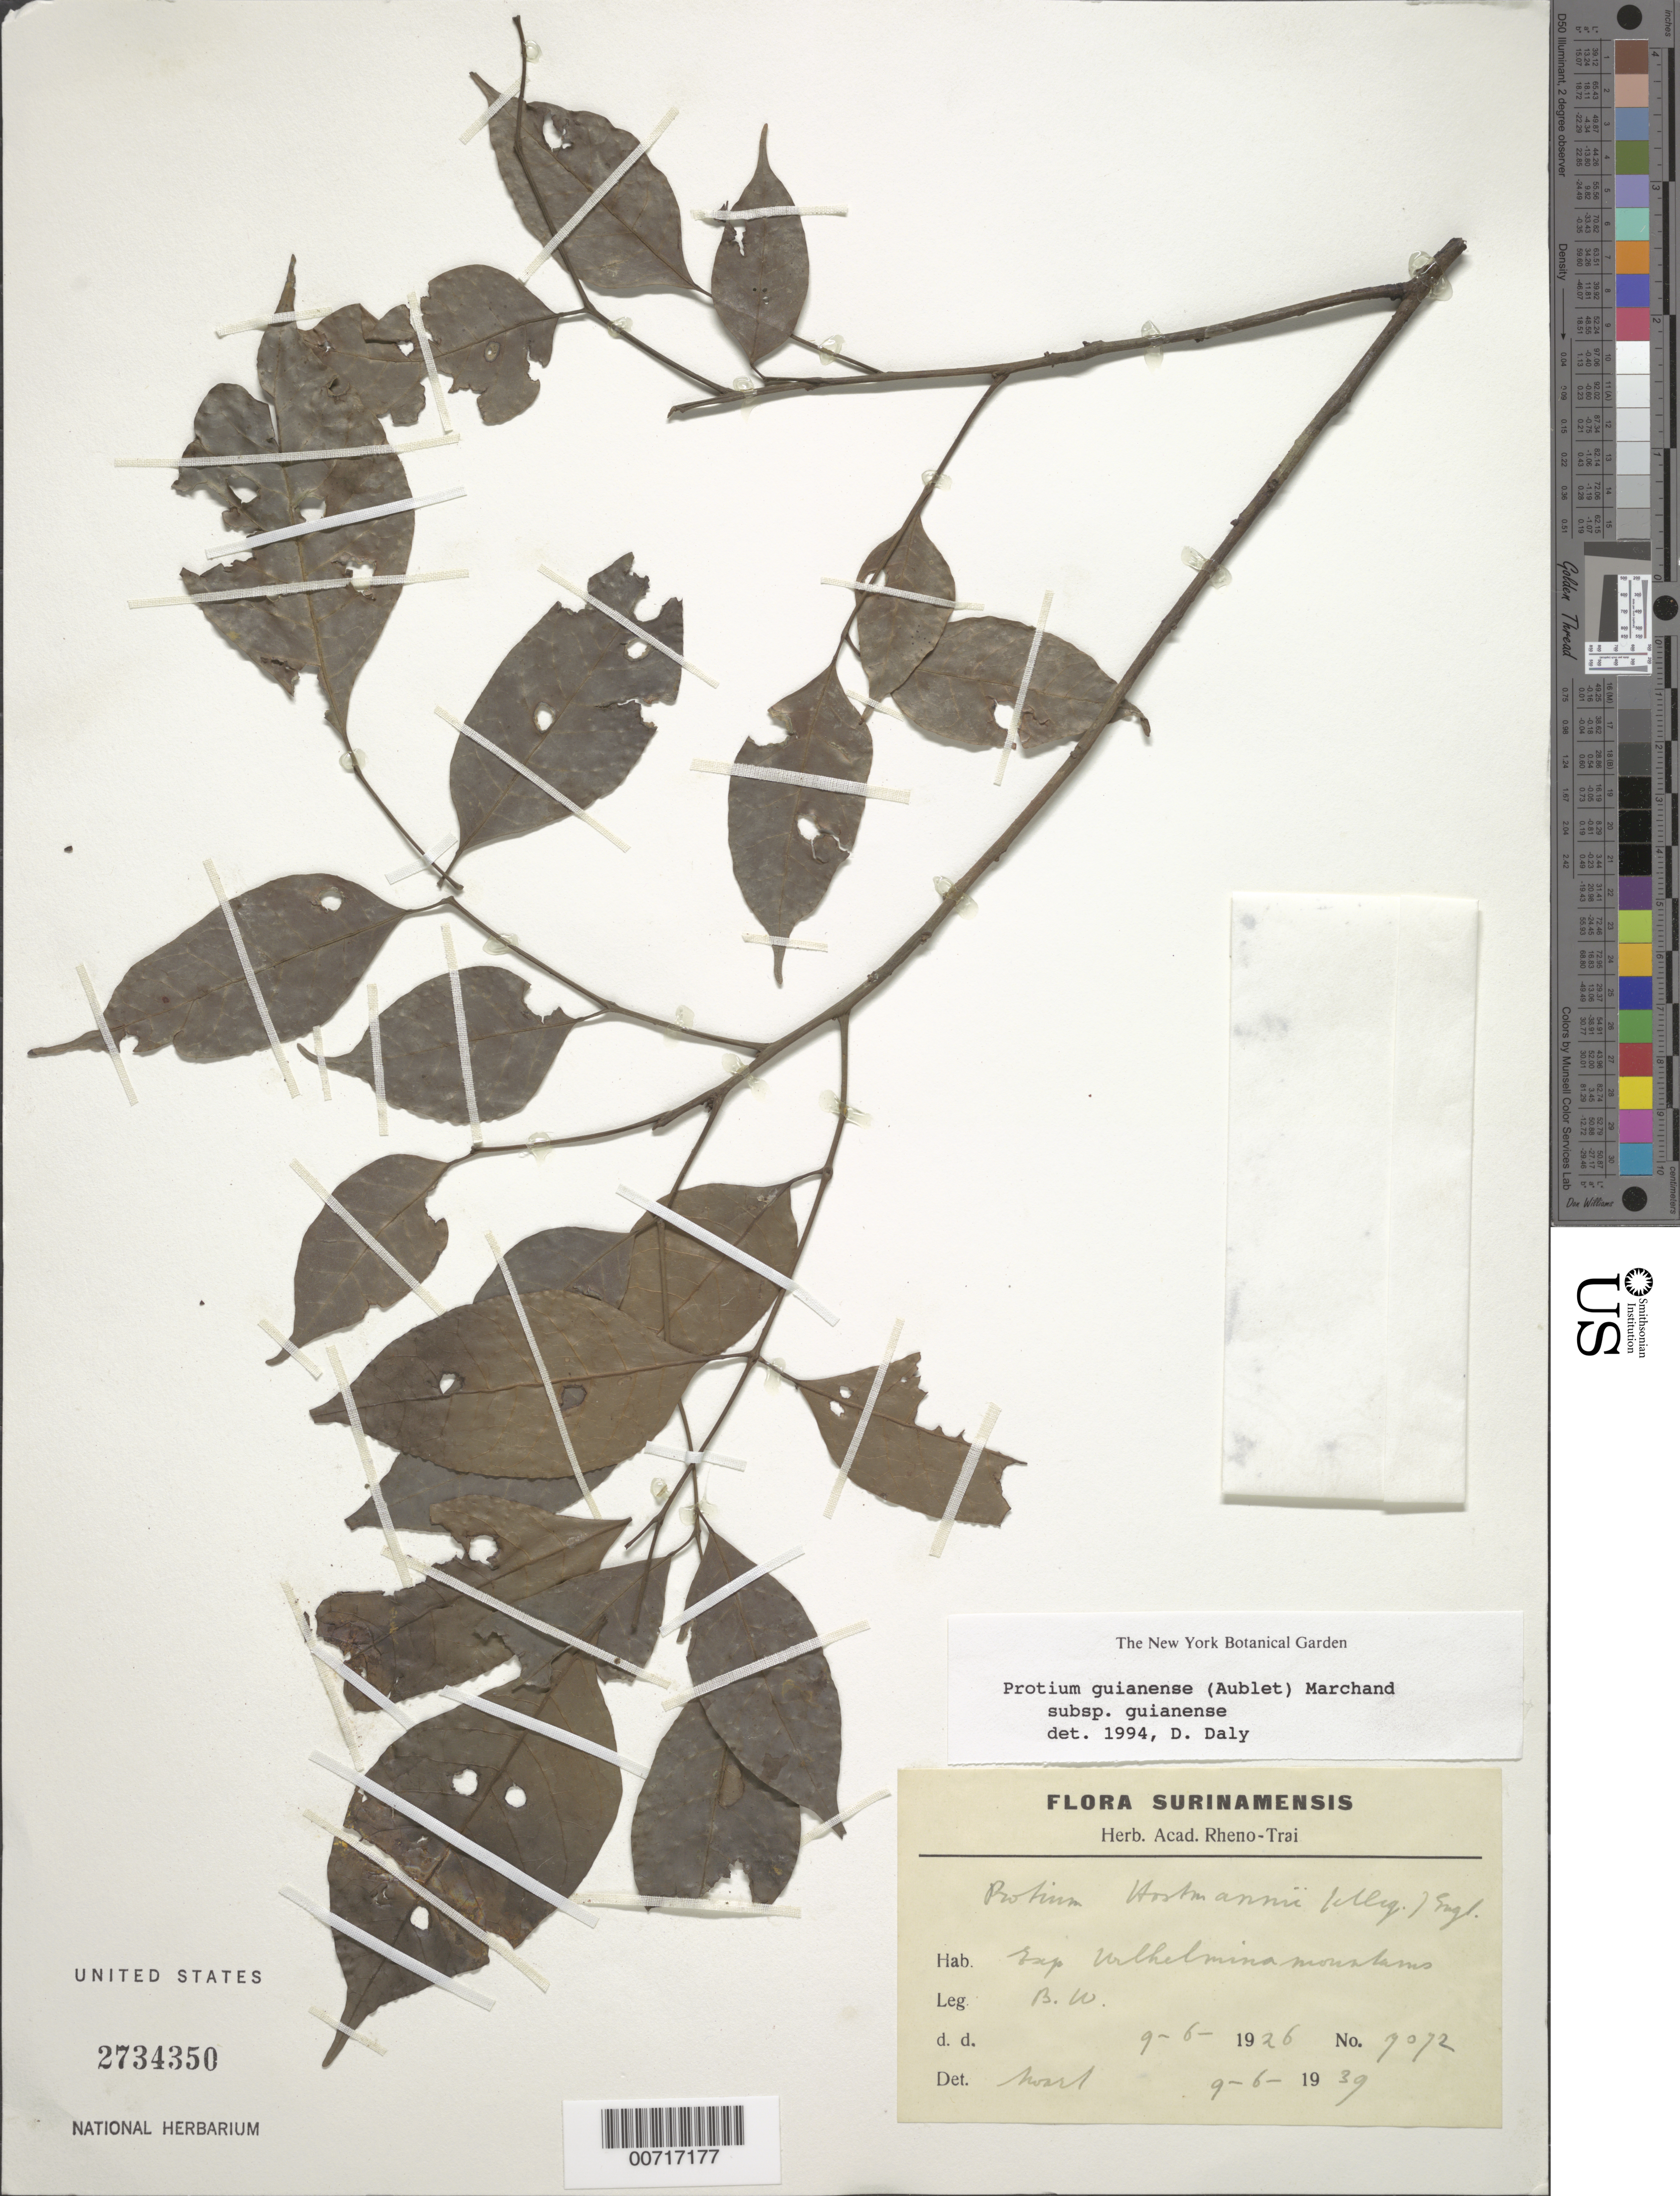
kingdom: Plantae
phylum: Tracheophyta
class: Magnoliopsida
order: Sapindales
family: Burseraceae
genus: Protium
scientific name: Protium guianense subsp. guianense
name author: (Aubl.) Marchand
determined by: Daly, D. C.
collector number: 7072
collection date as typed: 9-Jun-26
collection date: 1926-06-09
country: Suriname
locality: Wilhelminagebergte (Wilhelmina Mts.)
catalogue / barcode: US 2734350